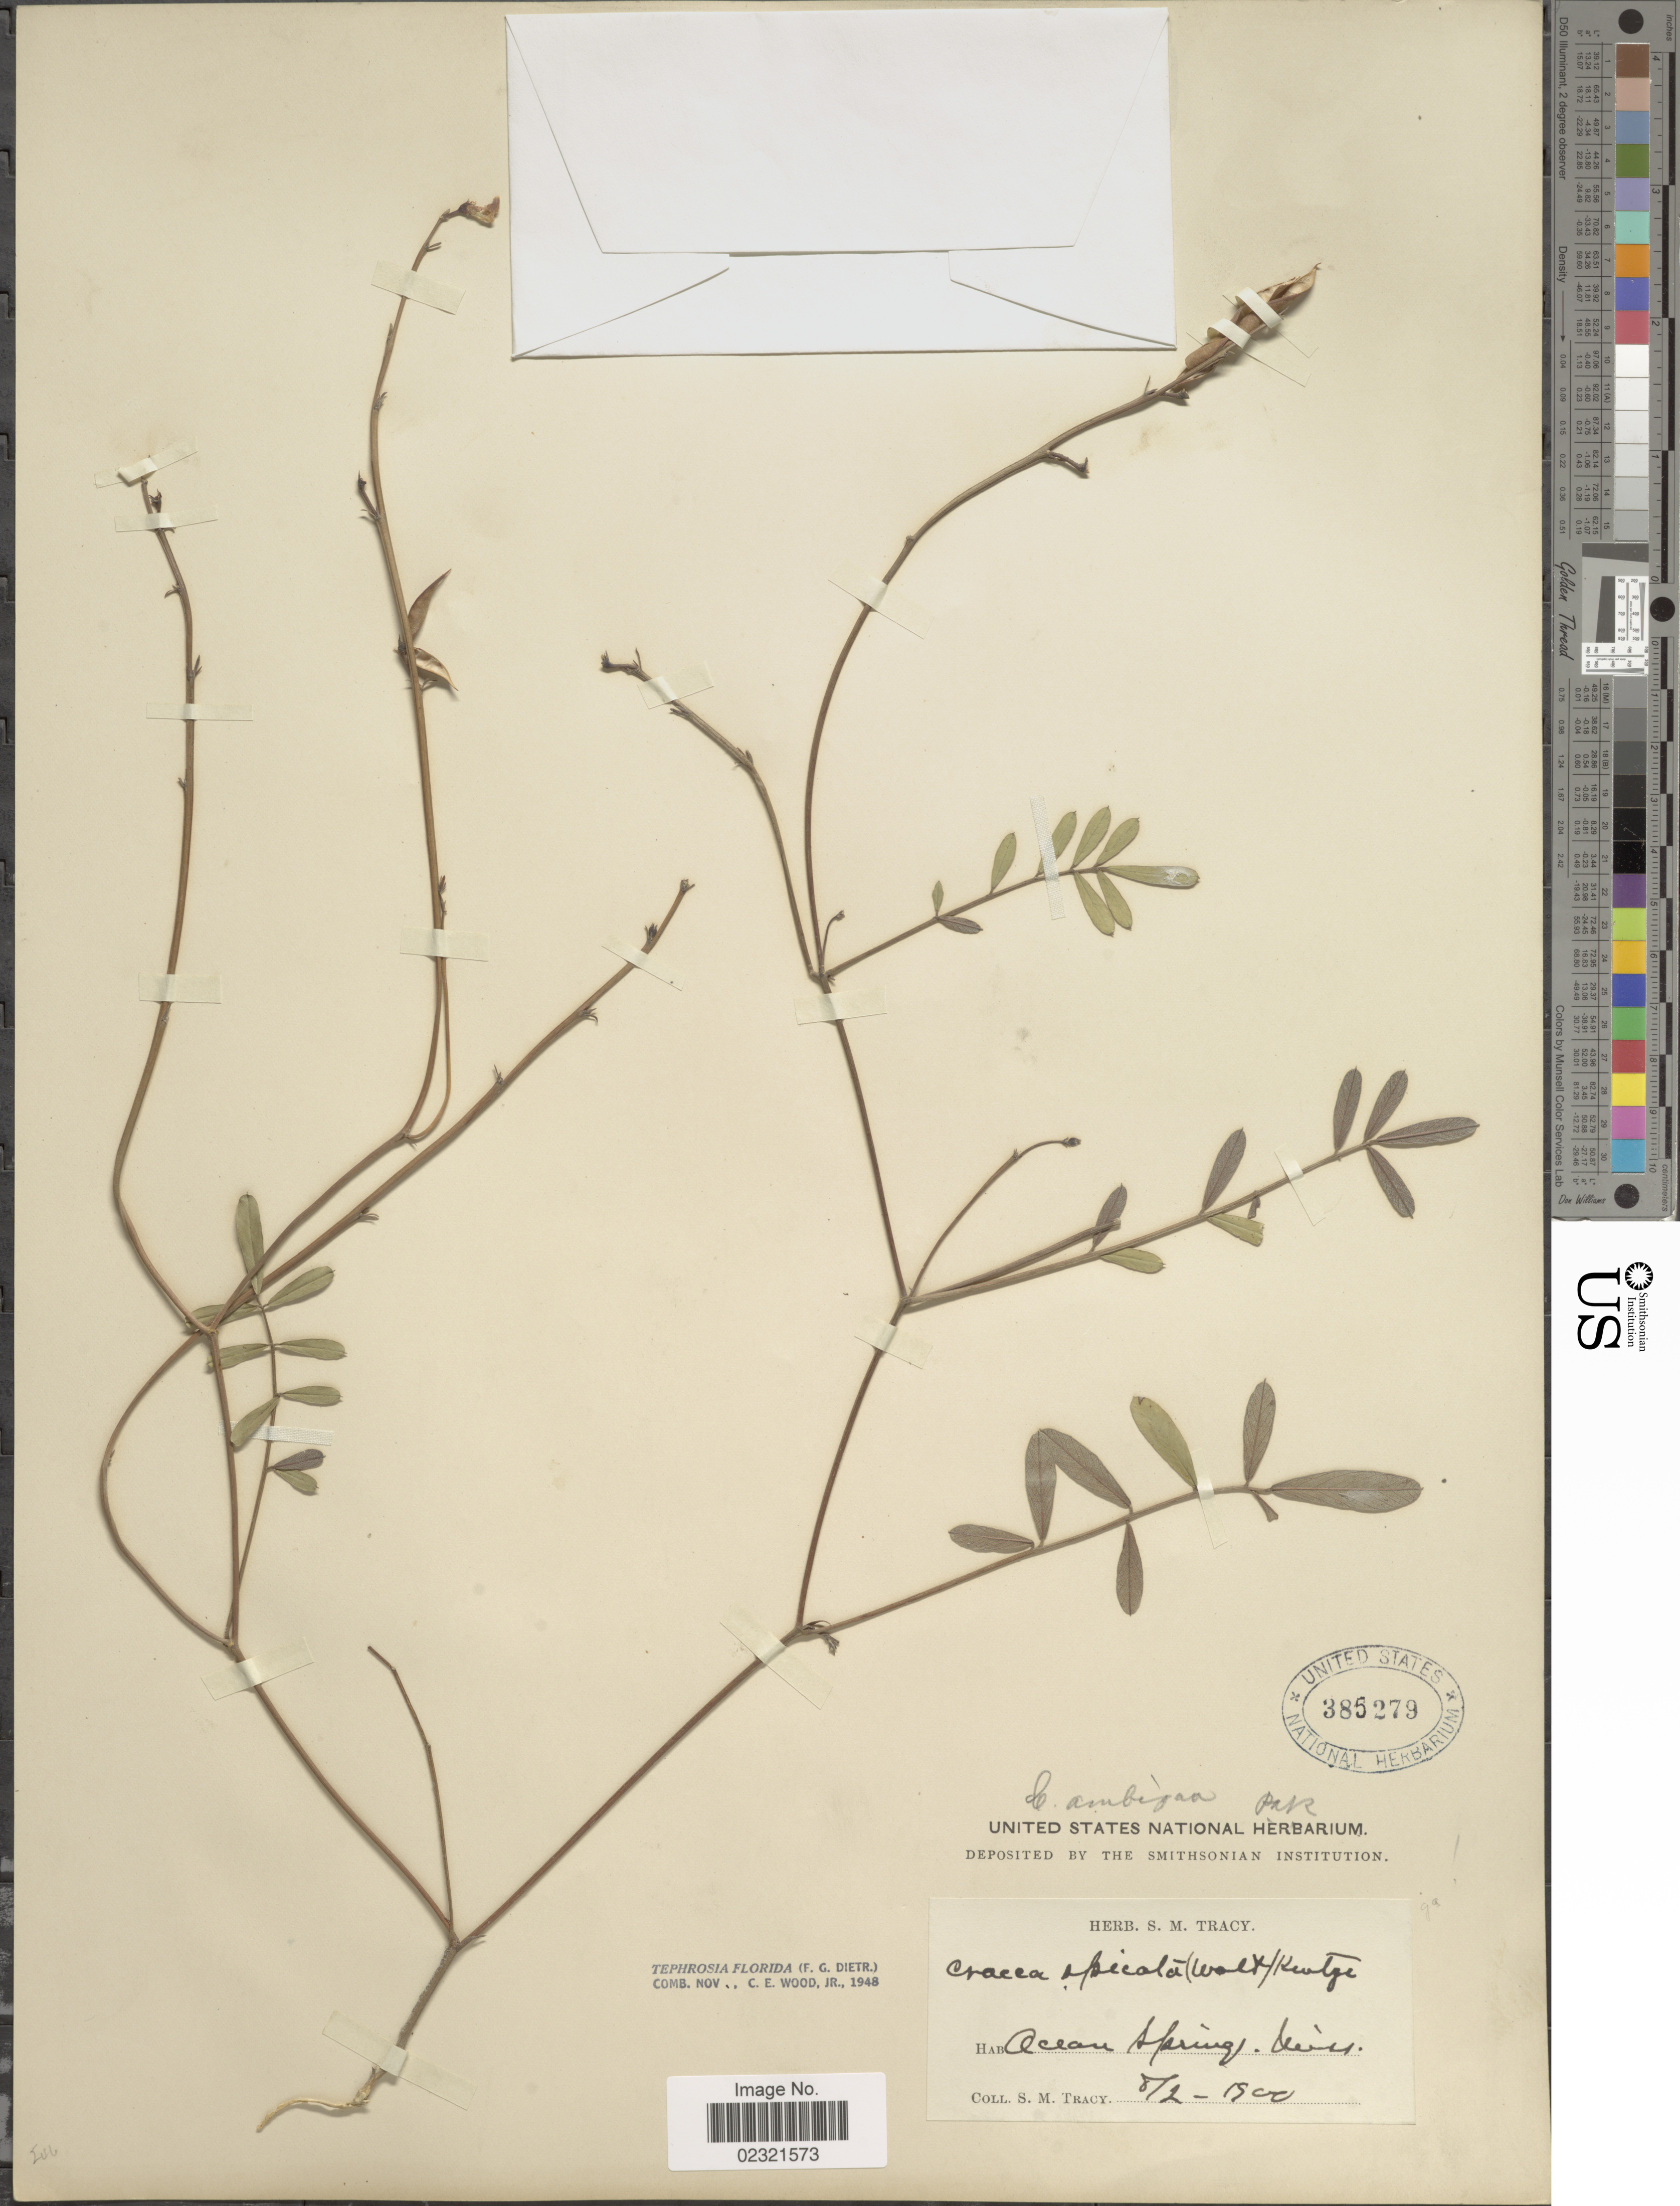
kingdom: Plantae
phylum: Tracheophyta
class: Magnoliopsida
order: Fabales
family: Fabaceae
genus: Tephrosia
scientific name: Tephrosia florida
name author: (Dietr.) C.E. Wood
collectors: S. M. Tracy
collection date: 1900-02-08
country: United States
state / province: Mississippi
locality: Ocean Spring.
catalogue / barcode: US 385279